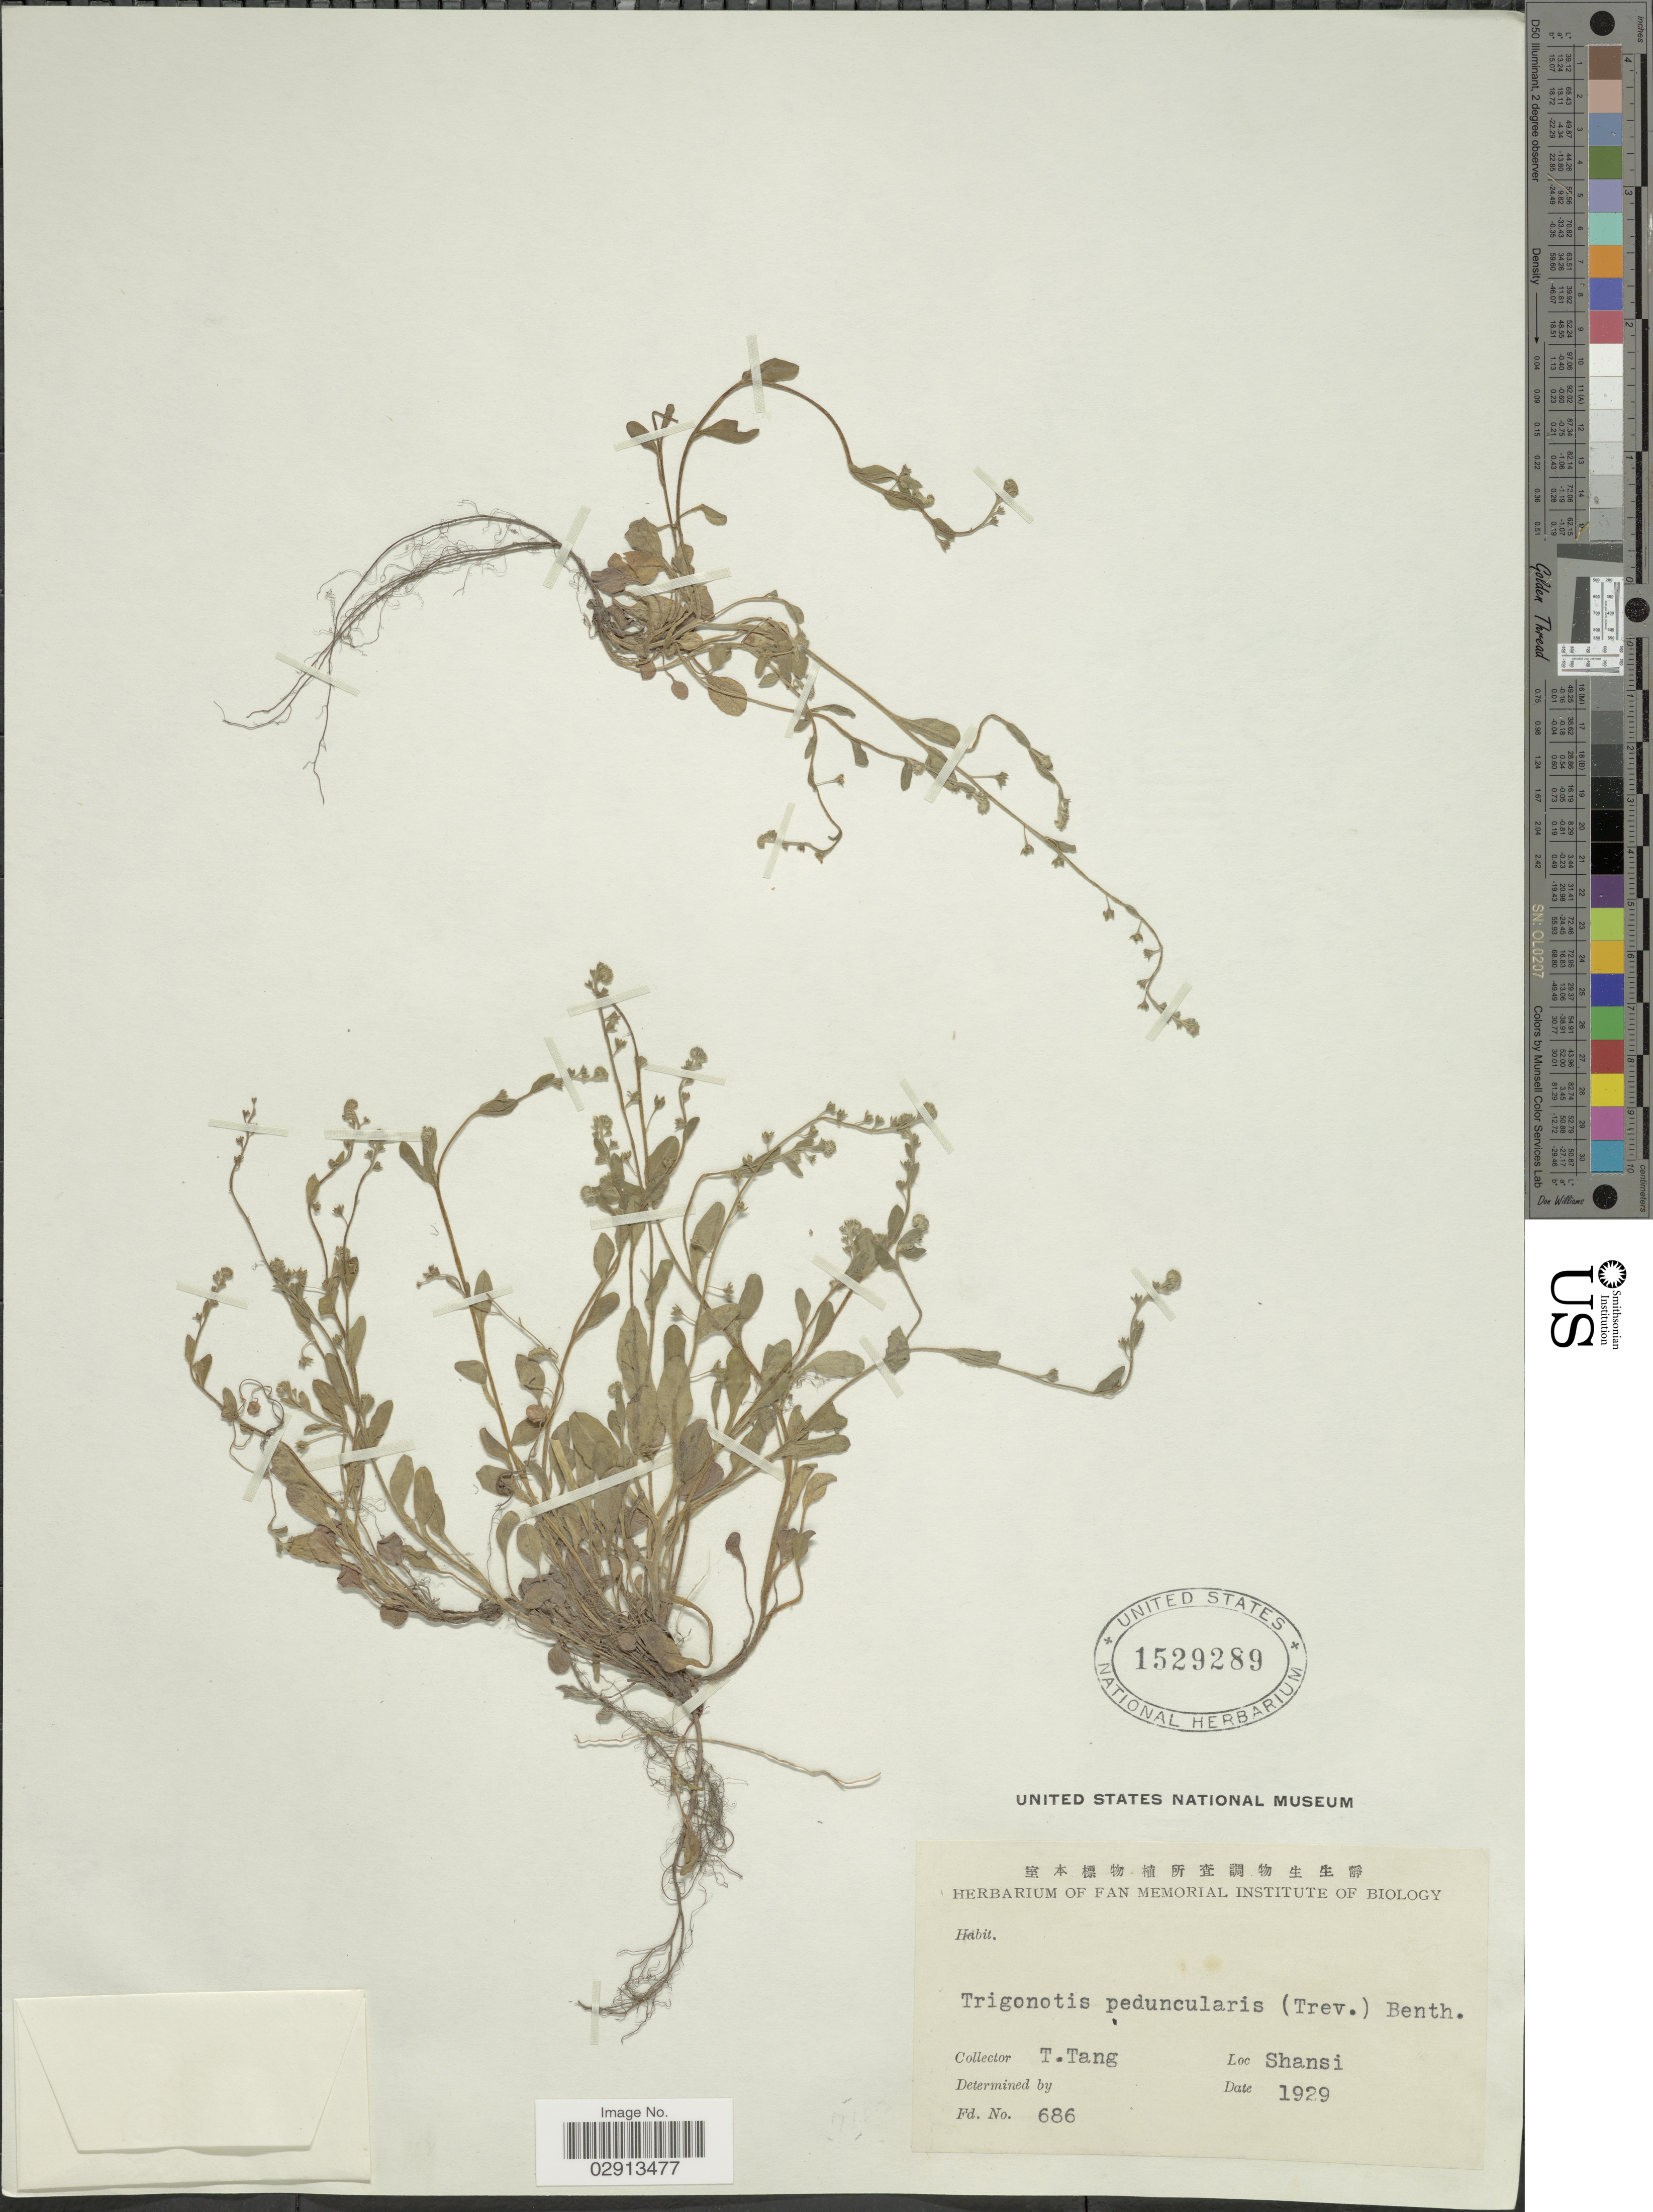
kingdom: Plantae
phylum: Tracheophyta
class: Magnoliopsida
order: Boraginales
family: Boraginaceae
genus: Trigonotis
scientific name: Trigonotis peduncularis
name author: (Trevis.) Benth. ex Baker et al.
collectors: T. Tang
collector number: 686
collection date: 1929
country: China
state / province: Shanxi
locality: Shansi.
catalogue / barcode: US 1529289